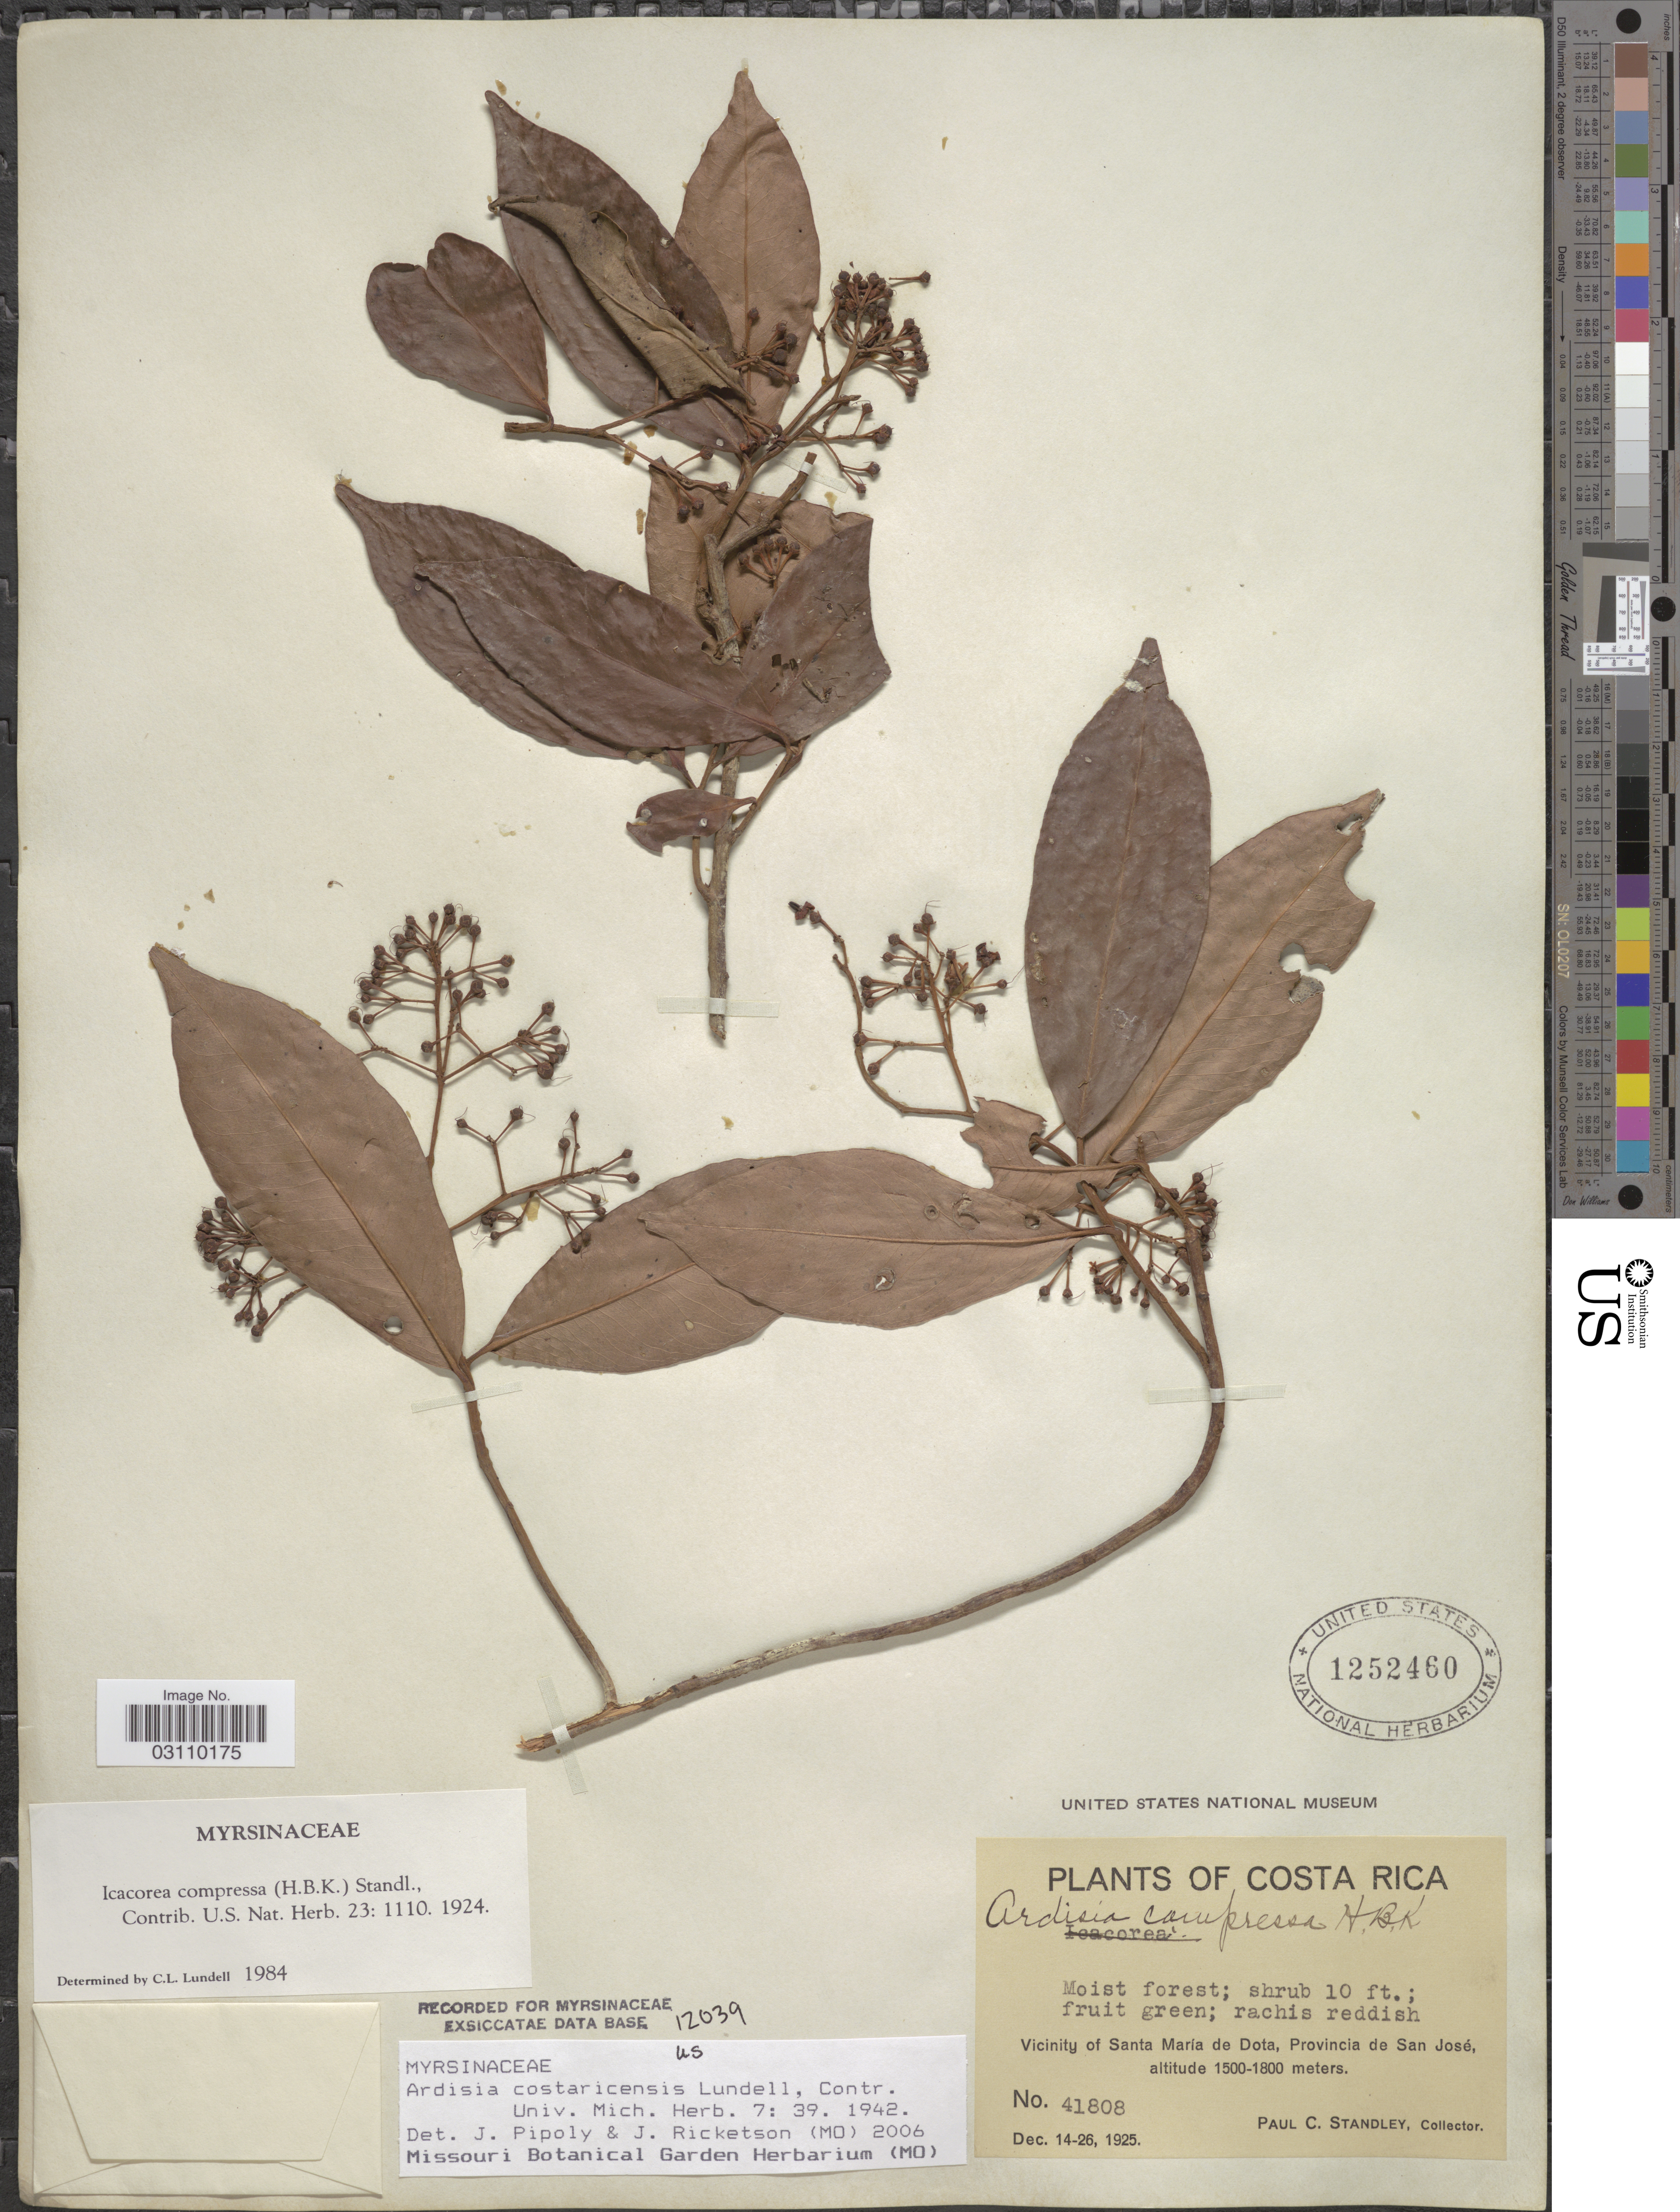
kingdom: Plantae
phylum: Tracheophyta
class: Magnoliopsida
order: Ericales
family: Primulaceae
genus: Ardisia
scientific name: Ardisia costaricensis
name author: Lundell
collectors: P. C. Standley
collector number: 41808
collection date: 1925-12-14/1925-12-26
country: Costa Rica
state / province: San José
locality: Vicinity of Santa María de Dota.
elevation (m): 1500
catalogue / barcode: US 1252460